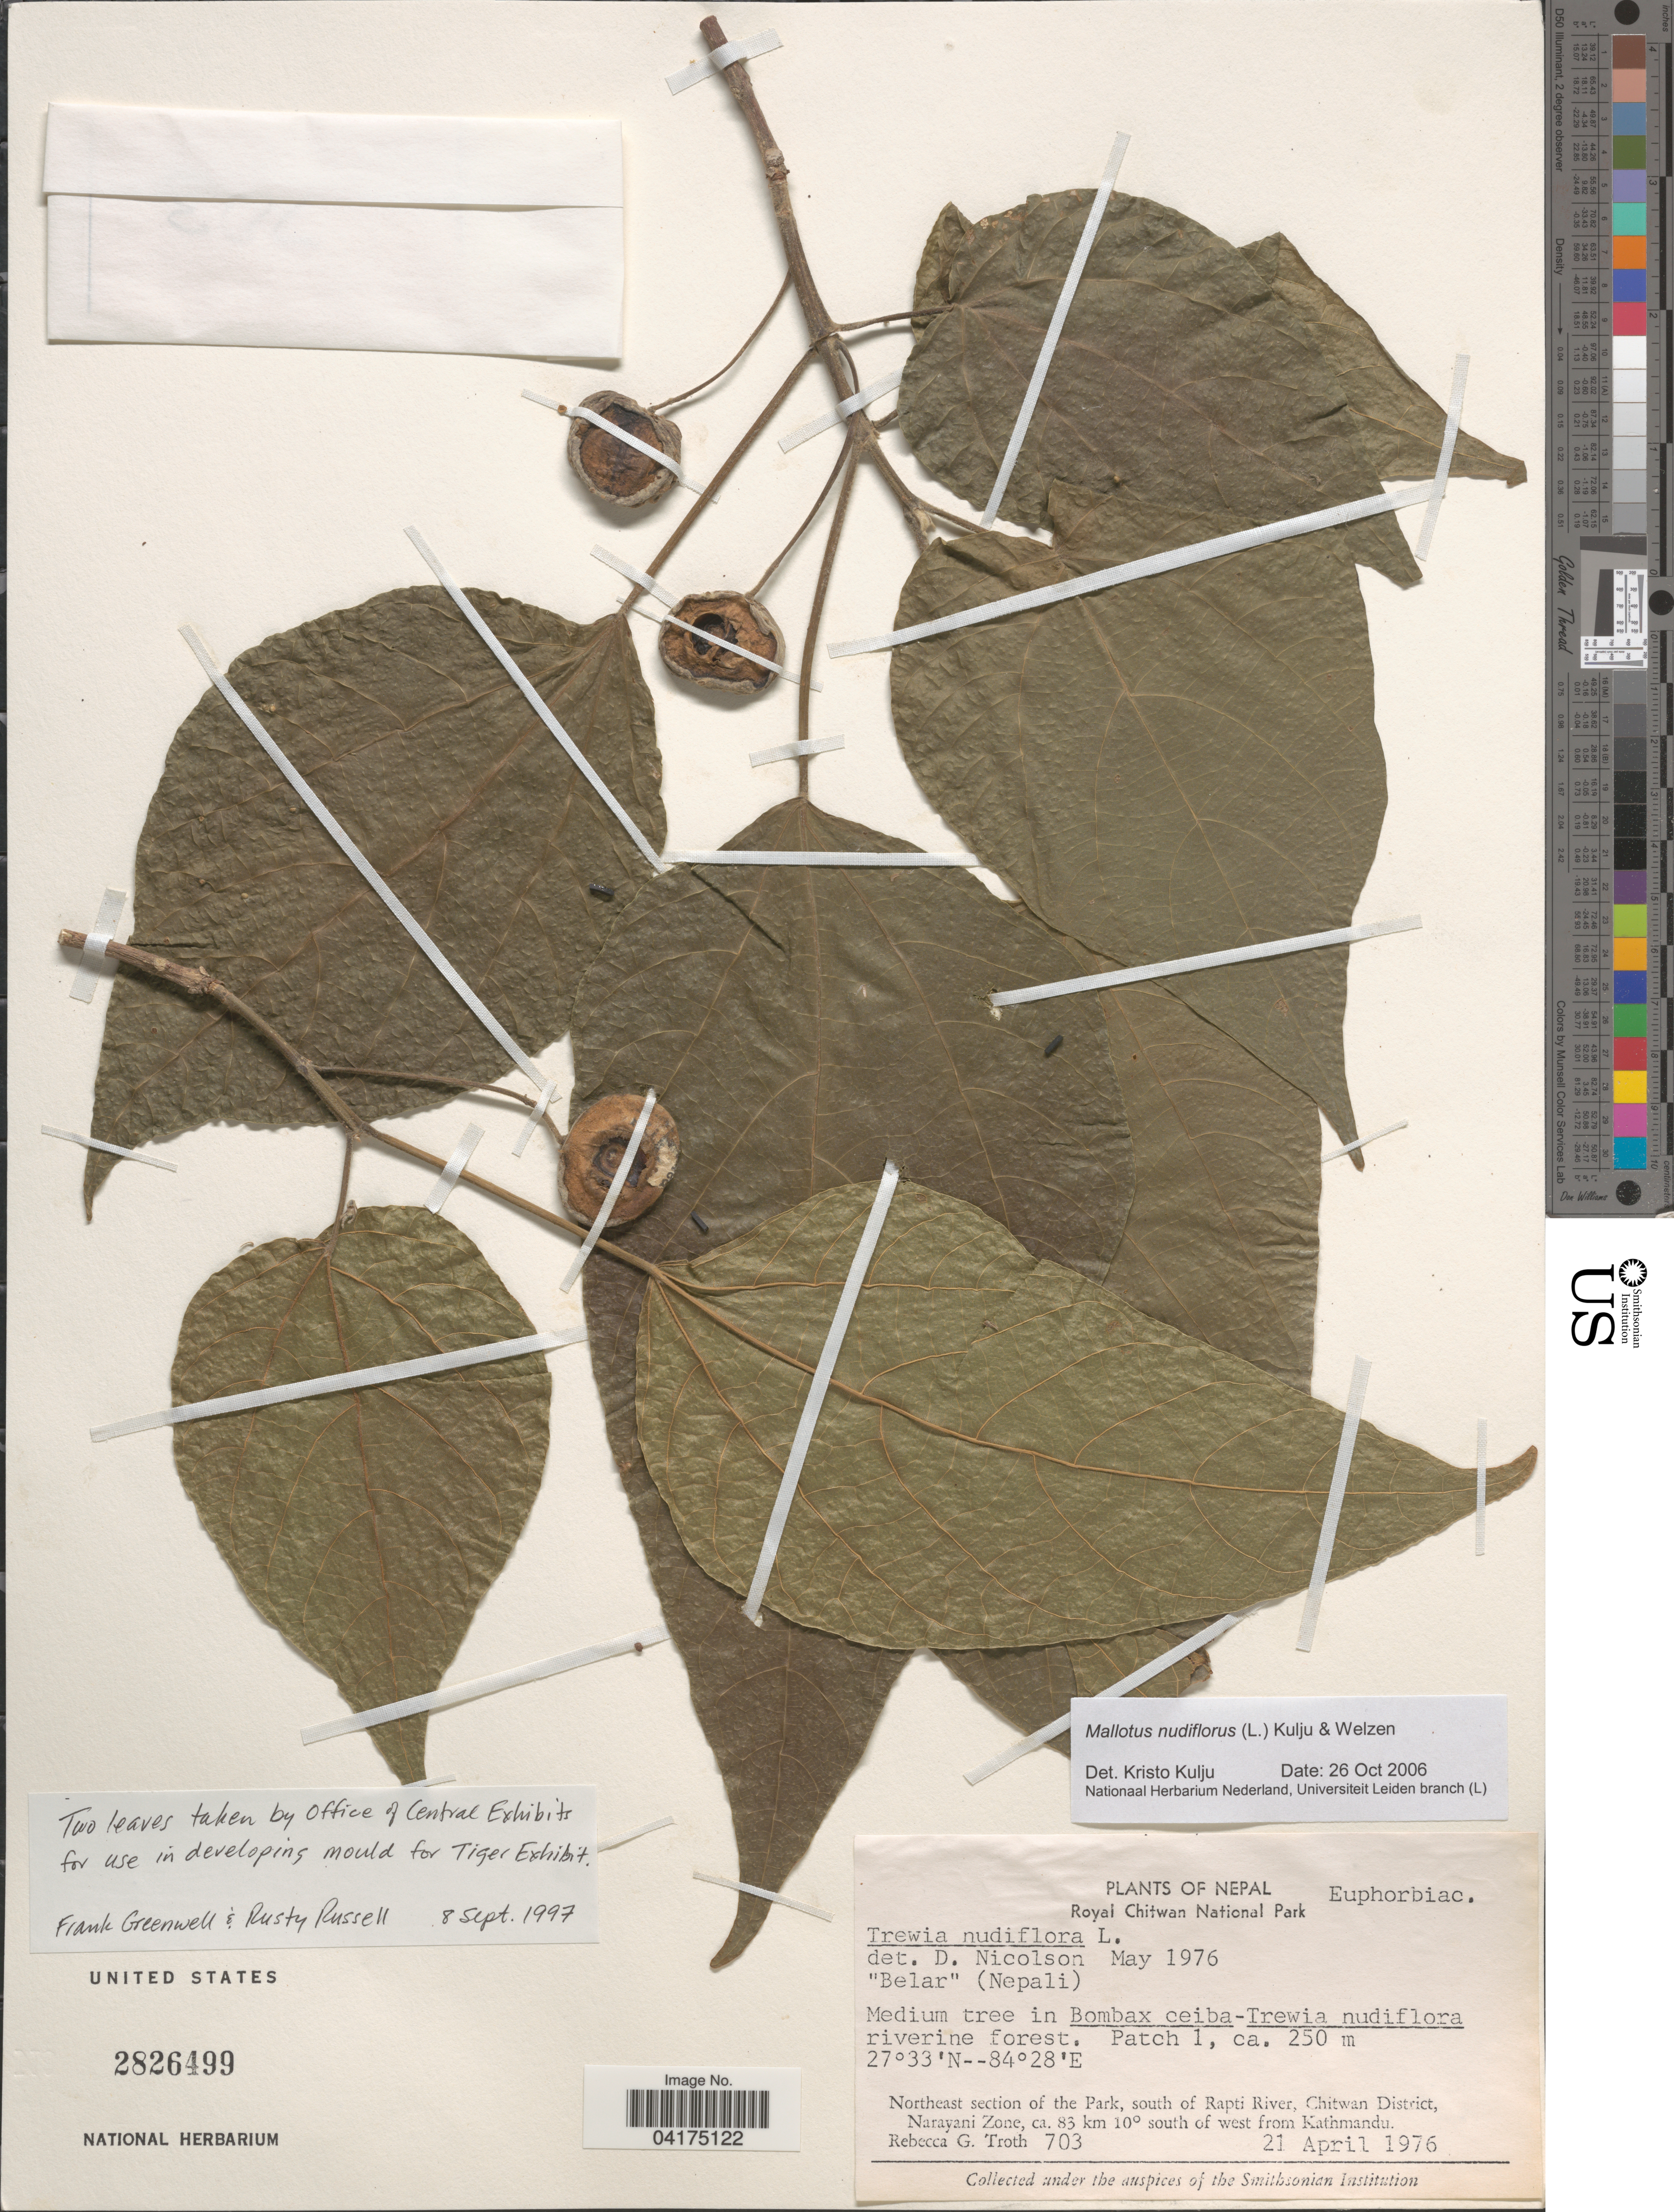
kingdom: Plantae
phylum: Tracheophyta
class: Magnoliopsida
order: Malpighiales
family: Euphorbiaceae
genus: Mallotus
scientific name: Mallotus nudiflorus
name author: (L.) Kulju & Welzen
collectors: R. Troth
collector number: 703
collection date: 1976-04-21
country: Nepal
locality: Royal Chitwan National Park. Patch 1. Northeast section of the Park, south of Rapti River, Chitwan District, Narayani Zone, ca. 83 km 10° south of west from Kathmandu.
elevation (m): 250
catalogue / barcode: US 2826499